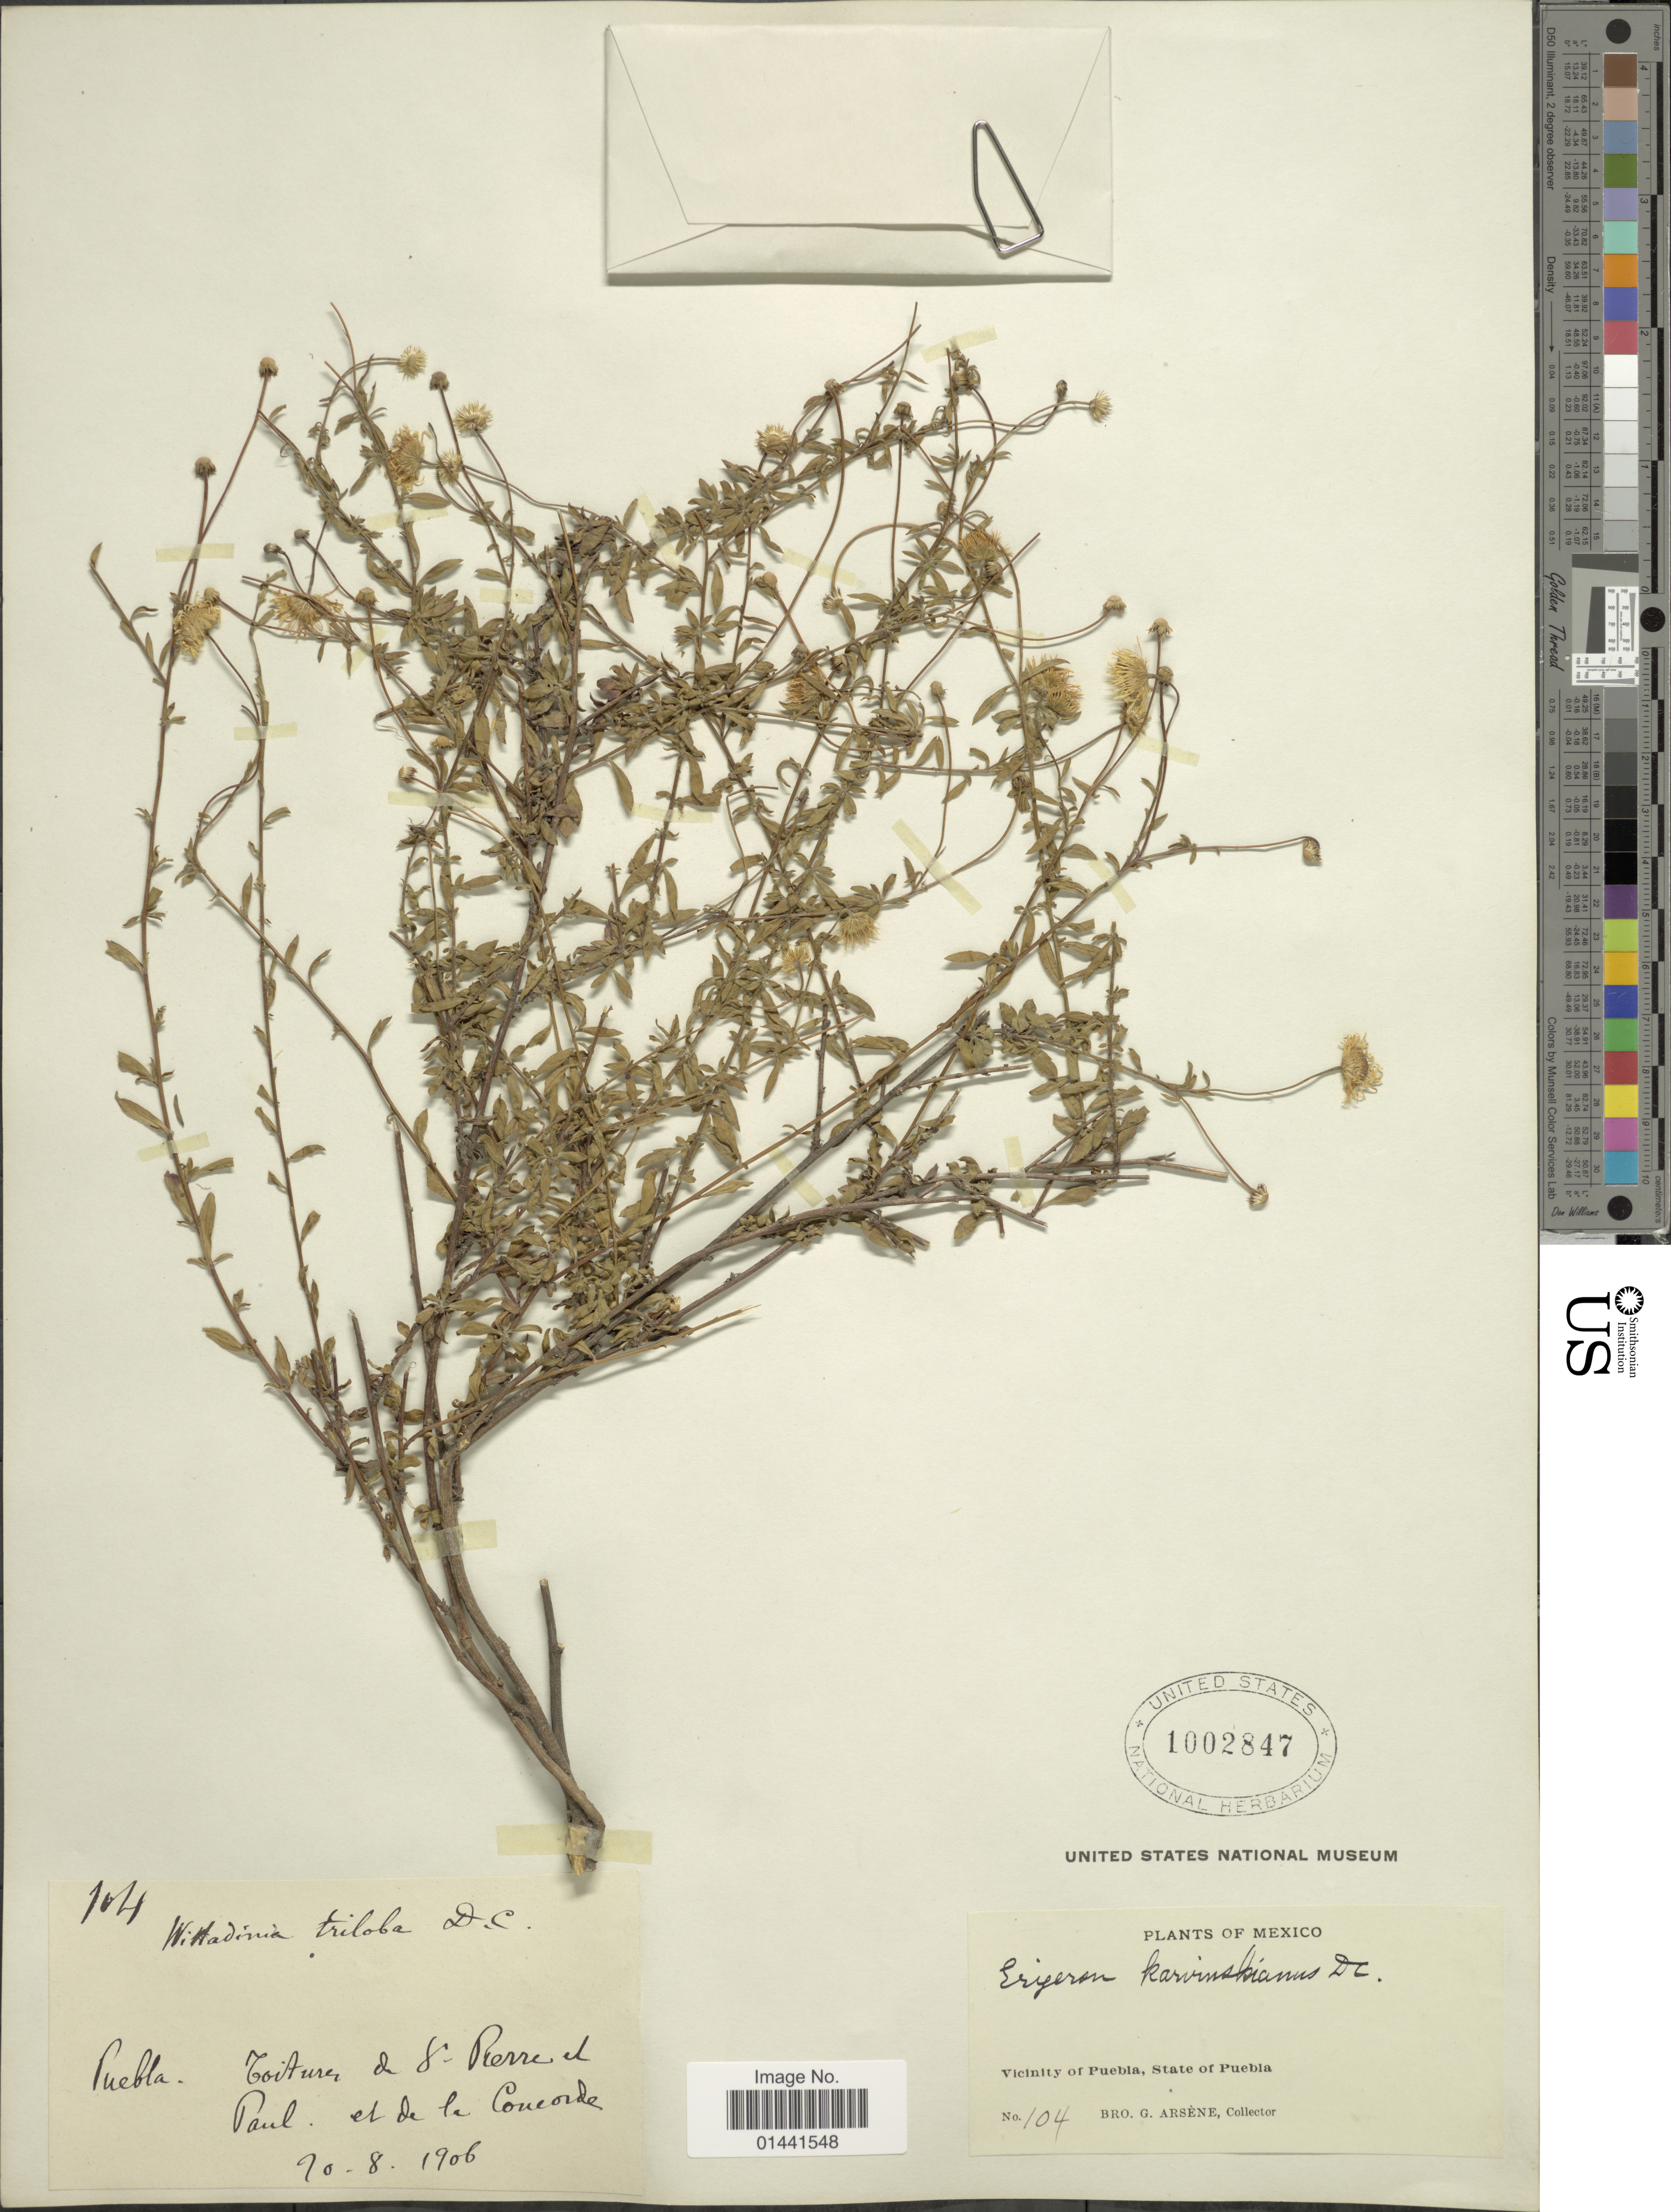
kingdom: Plantae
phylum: Tracheophyta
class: Magnoliopsida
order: Asterales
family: Asteraceae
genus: Erigeron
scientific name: Erigeron karvinskianus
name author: DC.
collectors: Bro. G. Arsène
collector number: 104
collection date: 1906-08-10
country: Mexico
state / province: Puebla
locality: Coiture, on st. Perre de Paul, et de la Coneorde, Vicinity of Puebla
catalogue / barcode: US 1002847